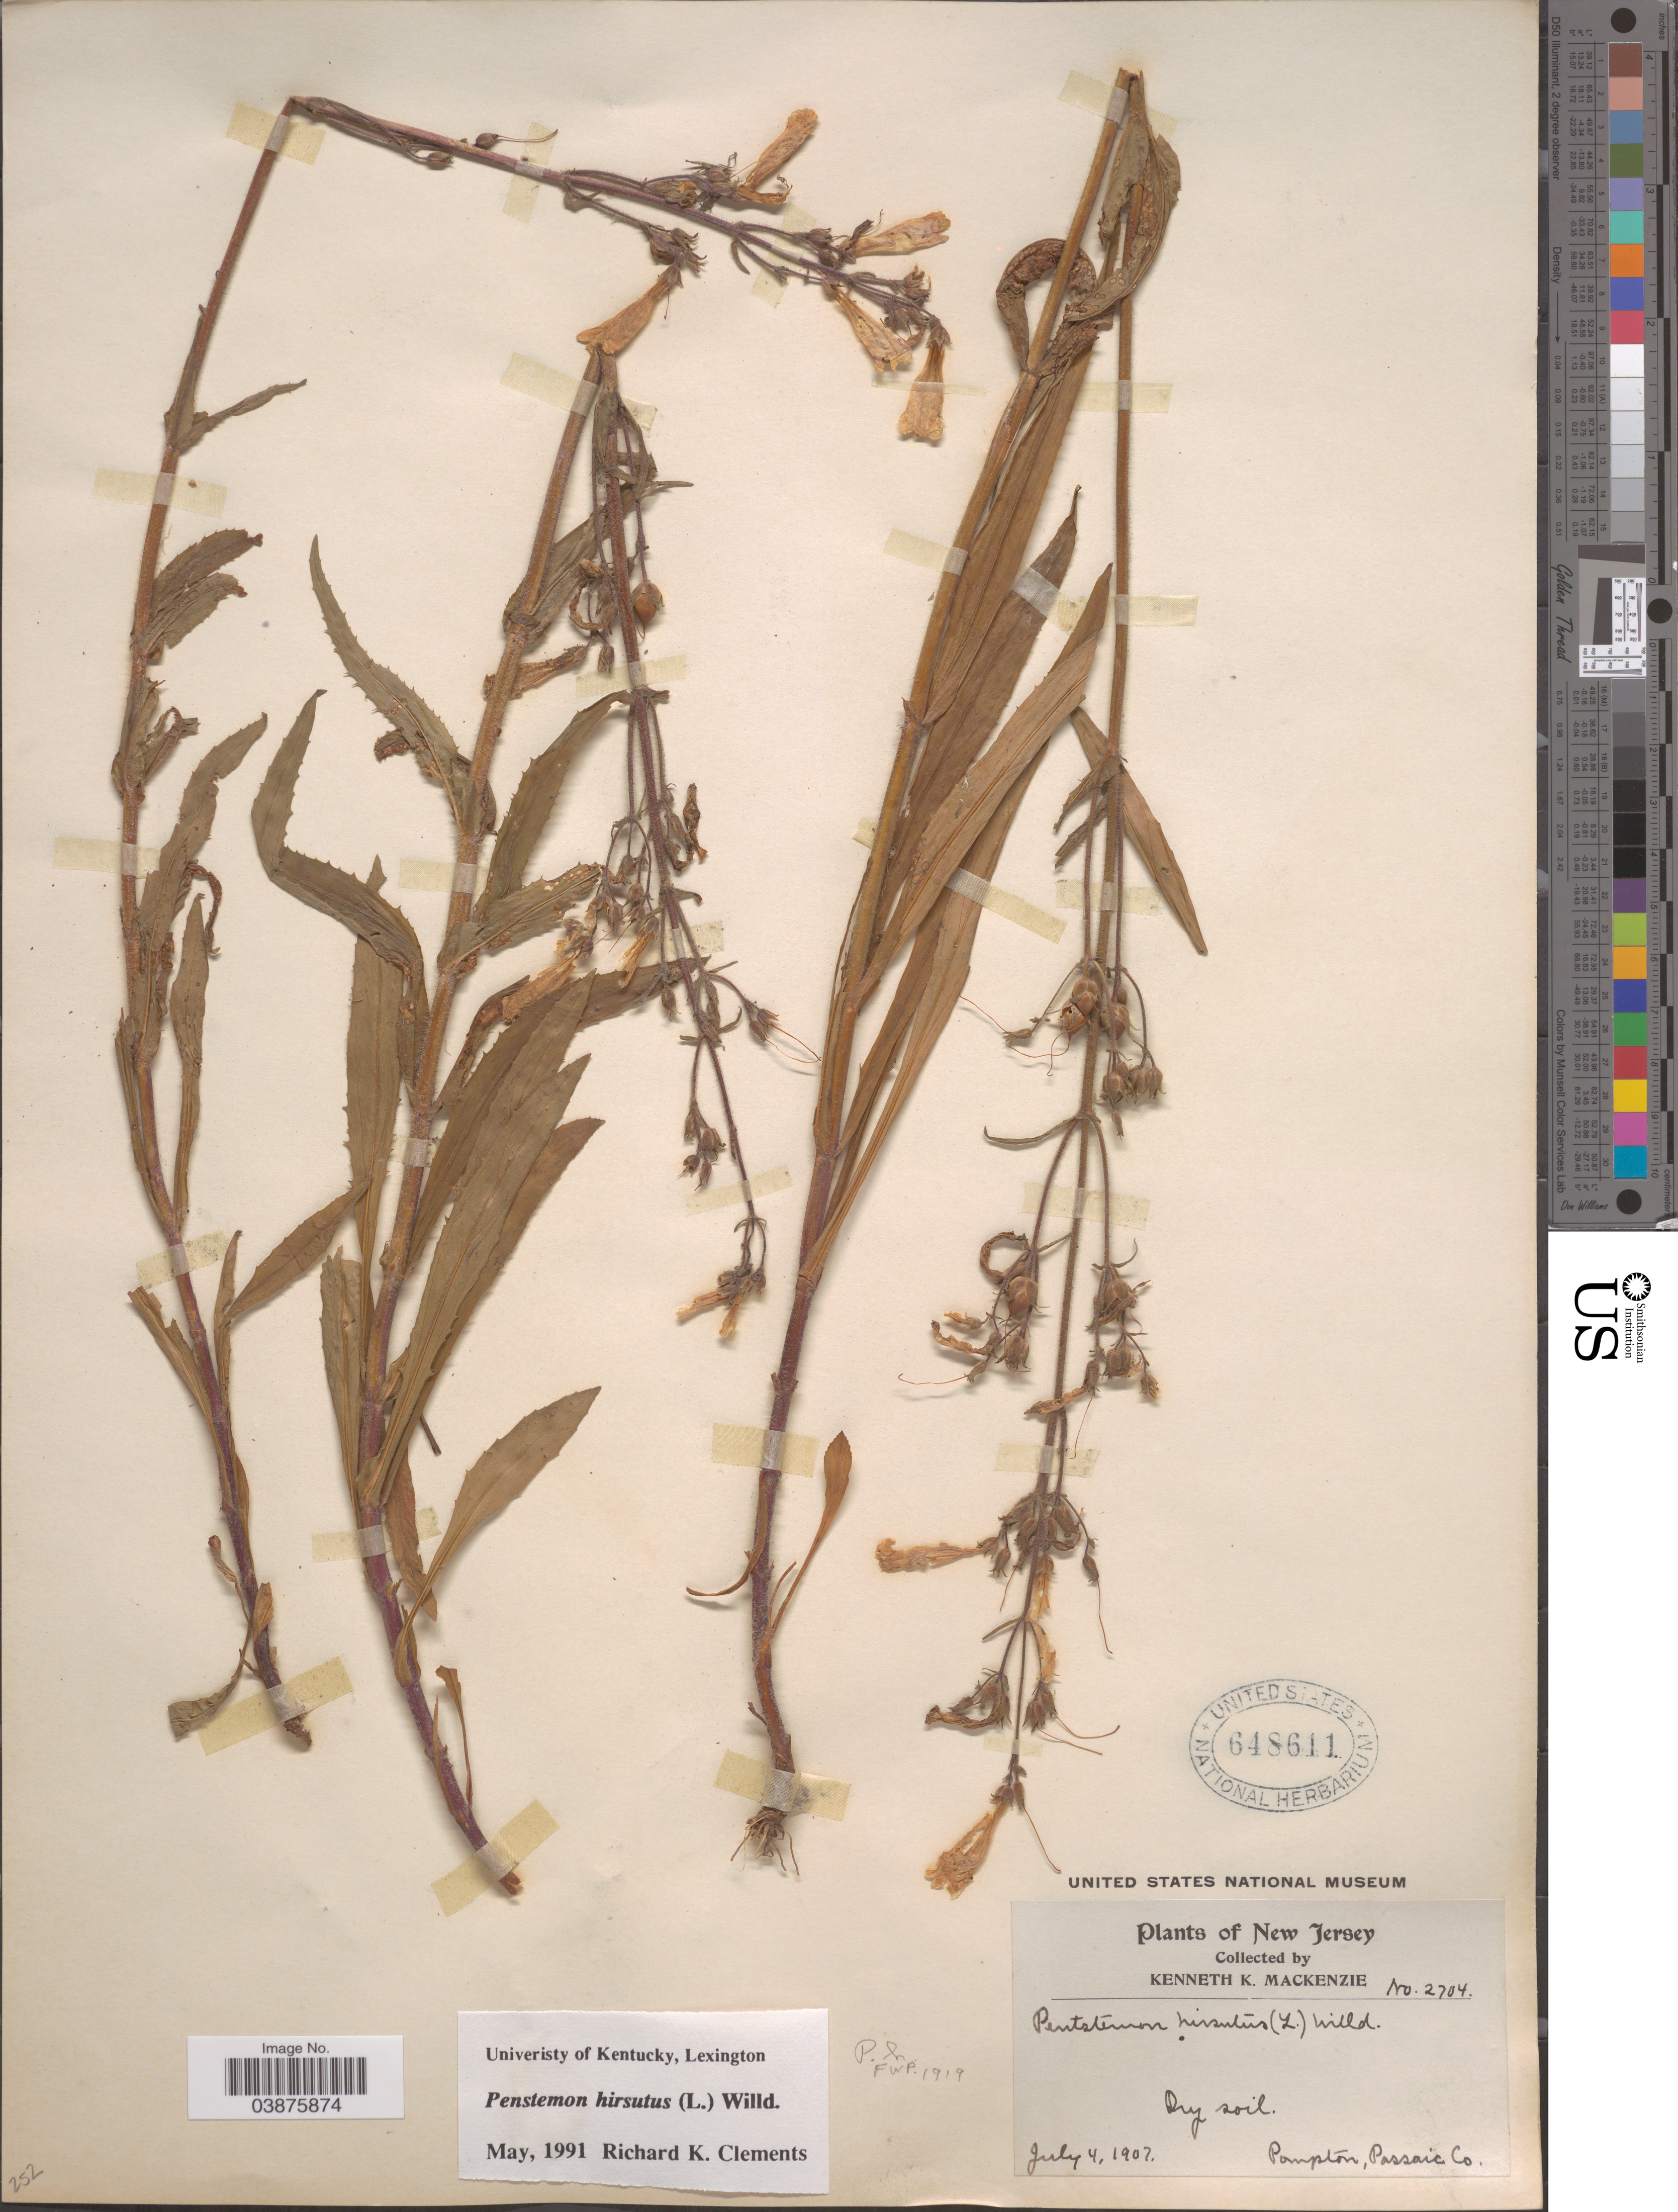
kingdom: Plantae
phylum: Tracheophyta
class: Magnoliopsida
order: Lamiales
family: Plantaginaceae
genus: Penstemon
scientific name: Penstemon hirsutus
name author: (L.) Willd.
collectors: K. K. Mackenzie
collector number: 2704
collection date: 1907-07-04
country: United States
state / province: New Jersey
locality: Pompton, Passaic Co.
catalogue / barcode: US 648611